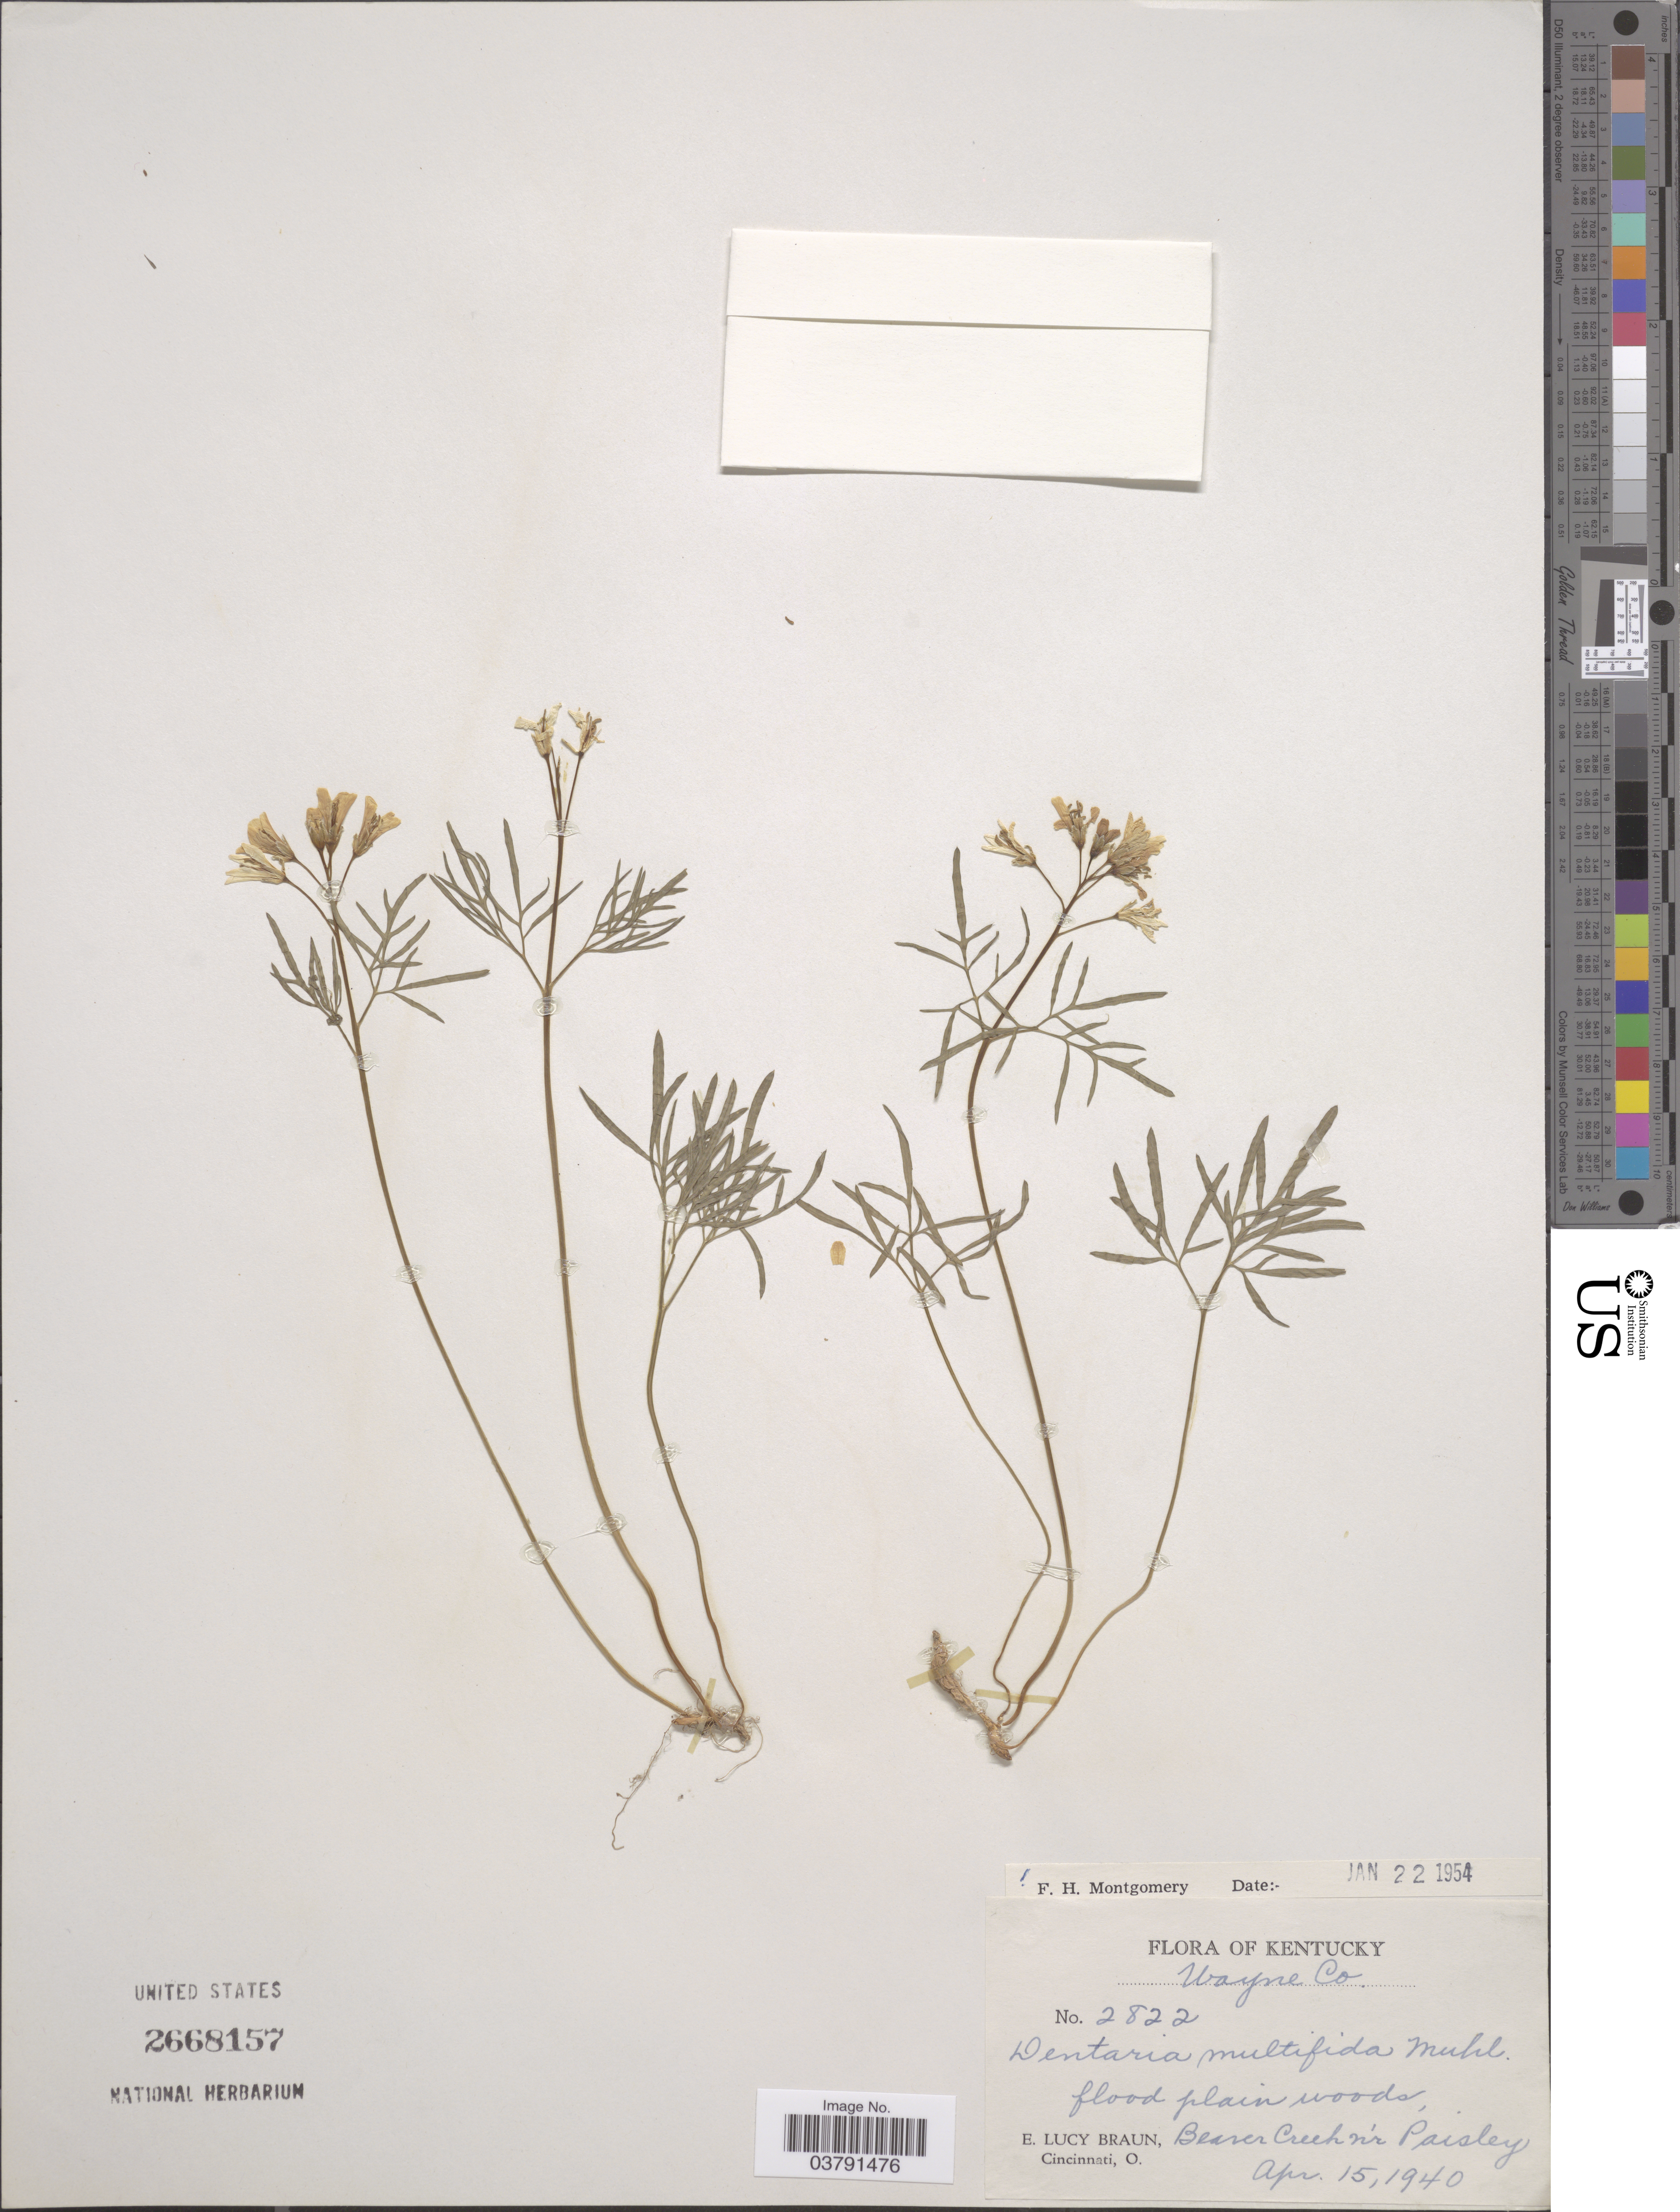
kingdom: Plantae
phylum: Tracheophyta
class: Magnoliopsida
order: Brassicales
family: Brassicaceae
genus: Dentaria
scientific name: Dentaria multifida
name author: Muhl. ex Elliott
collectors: E. L. Braun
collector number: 2822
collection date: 1940-04-15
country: United States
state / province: Kentucky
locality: Wayne Co. Flood plain woods, Beaver Creek nr Paisley.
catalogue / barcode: US 2668157